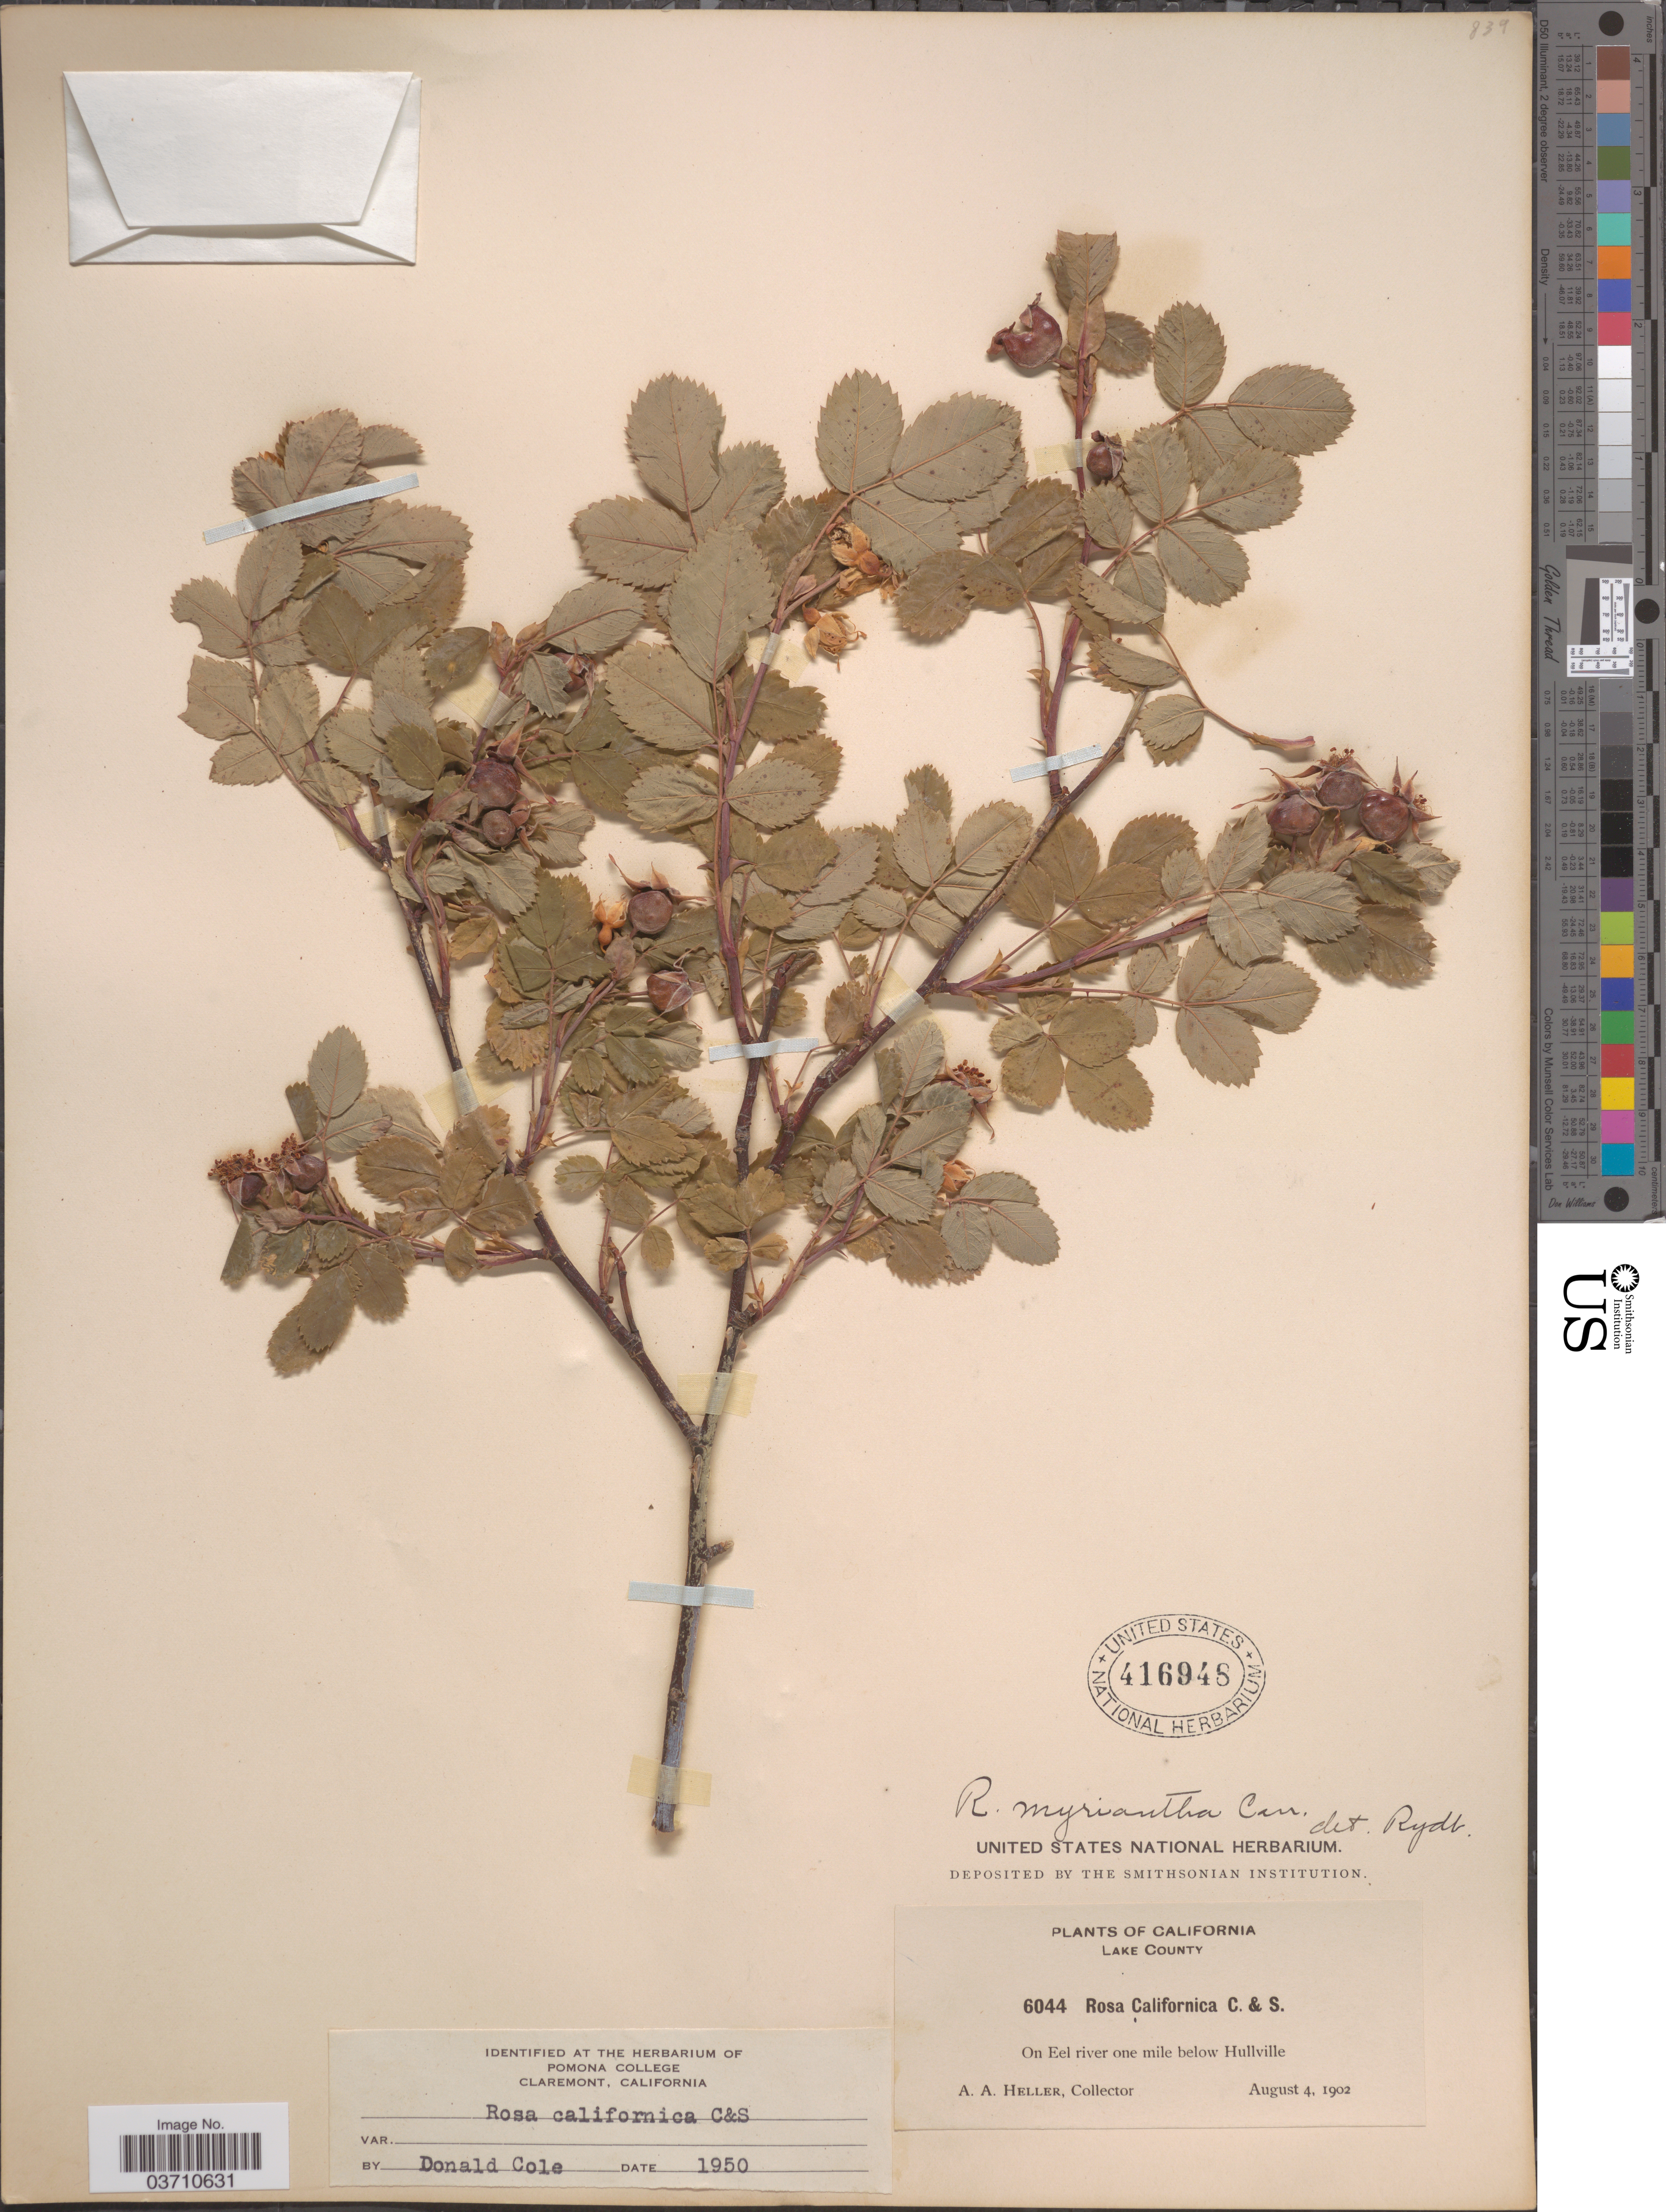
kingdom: Plantae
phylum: Tracheophyta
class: Magnoliopsida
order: Rosales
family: Rosaceae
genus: Rosa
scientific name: Rosa californica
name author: Cham. & Schltdl.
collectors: A. A. Heller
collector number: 6044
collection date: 1902-08-04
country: United States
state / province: California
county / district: Lake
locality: Lake County. On Eel river one mile below Hullville.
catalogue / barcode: US 416948